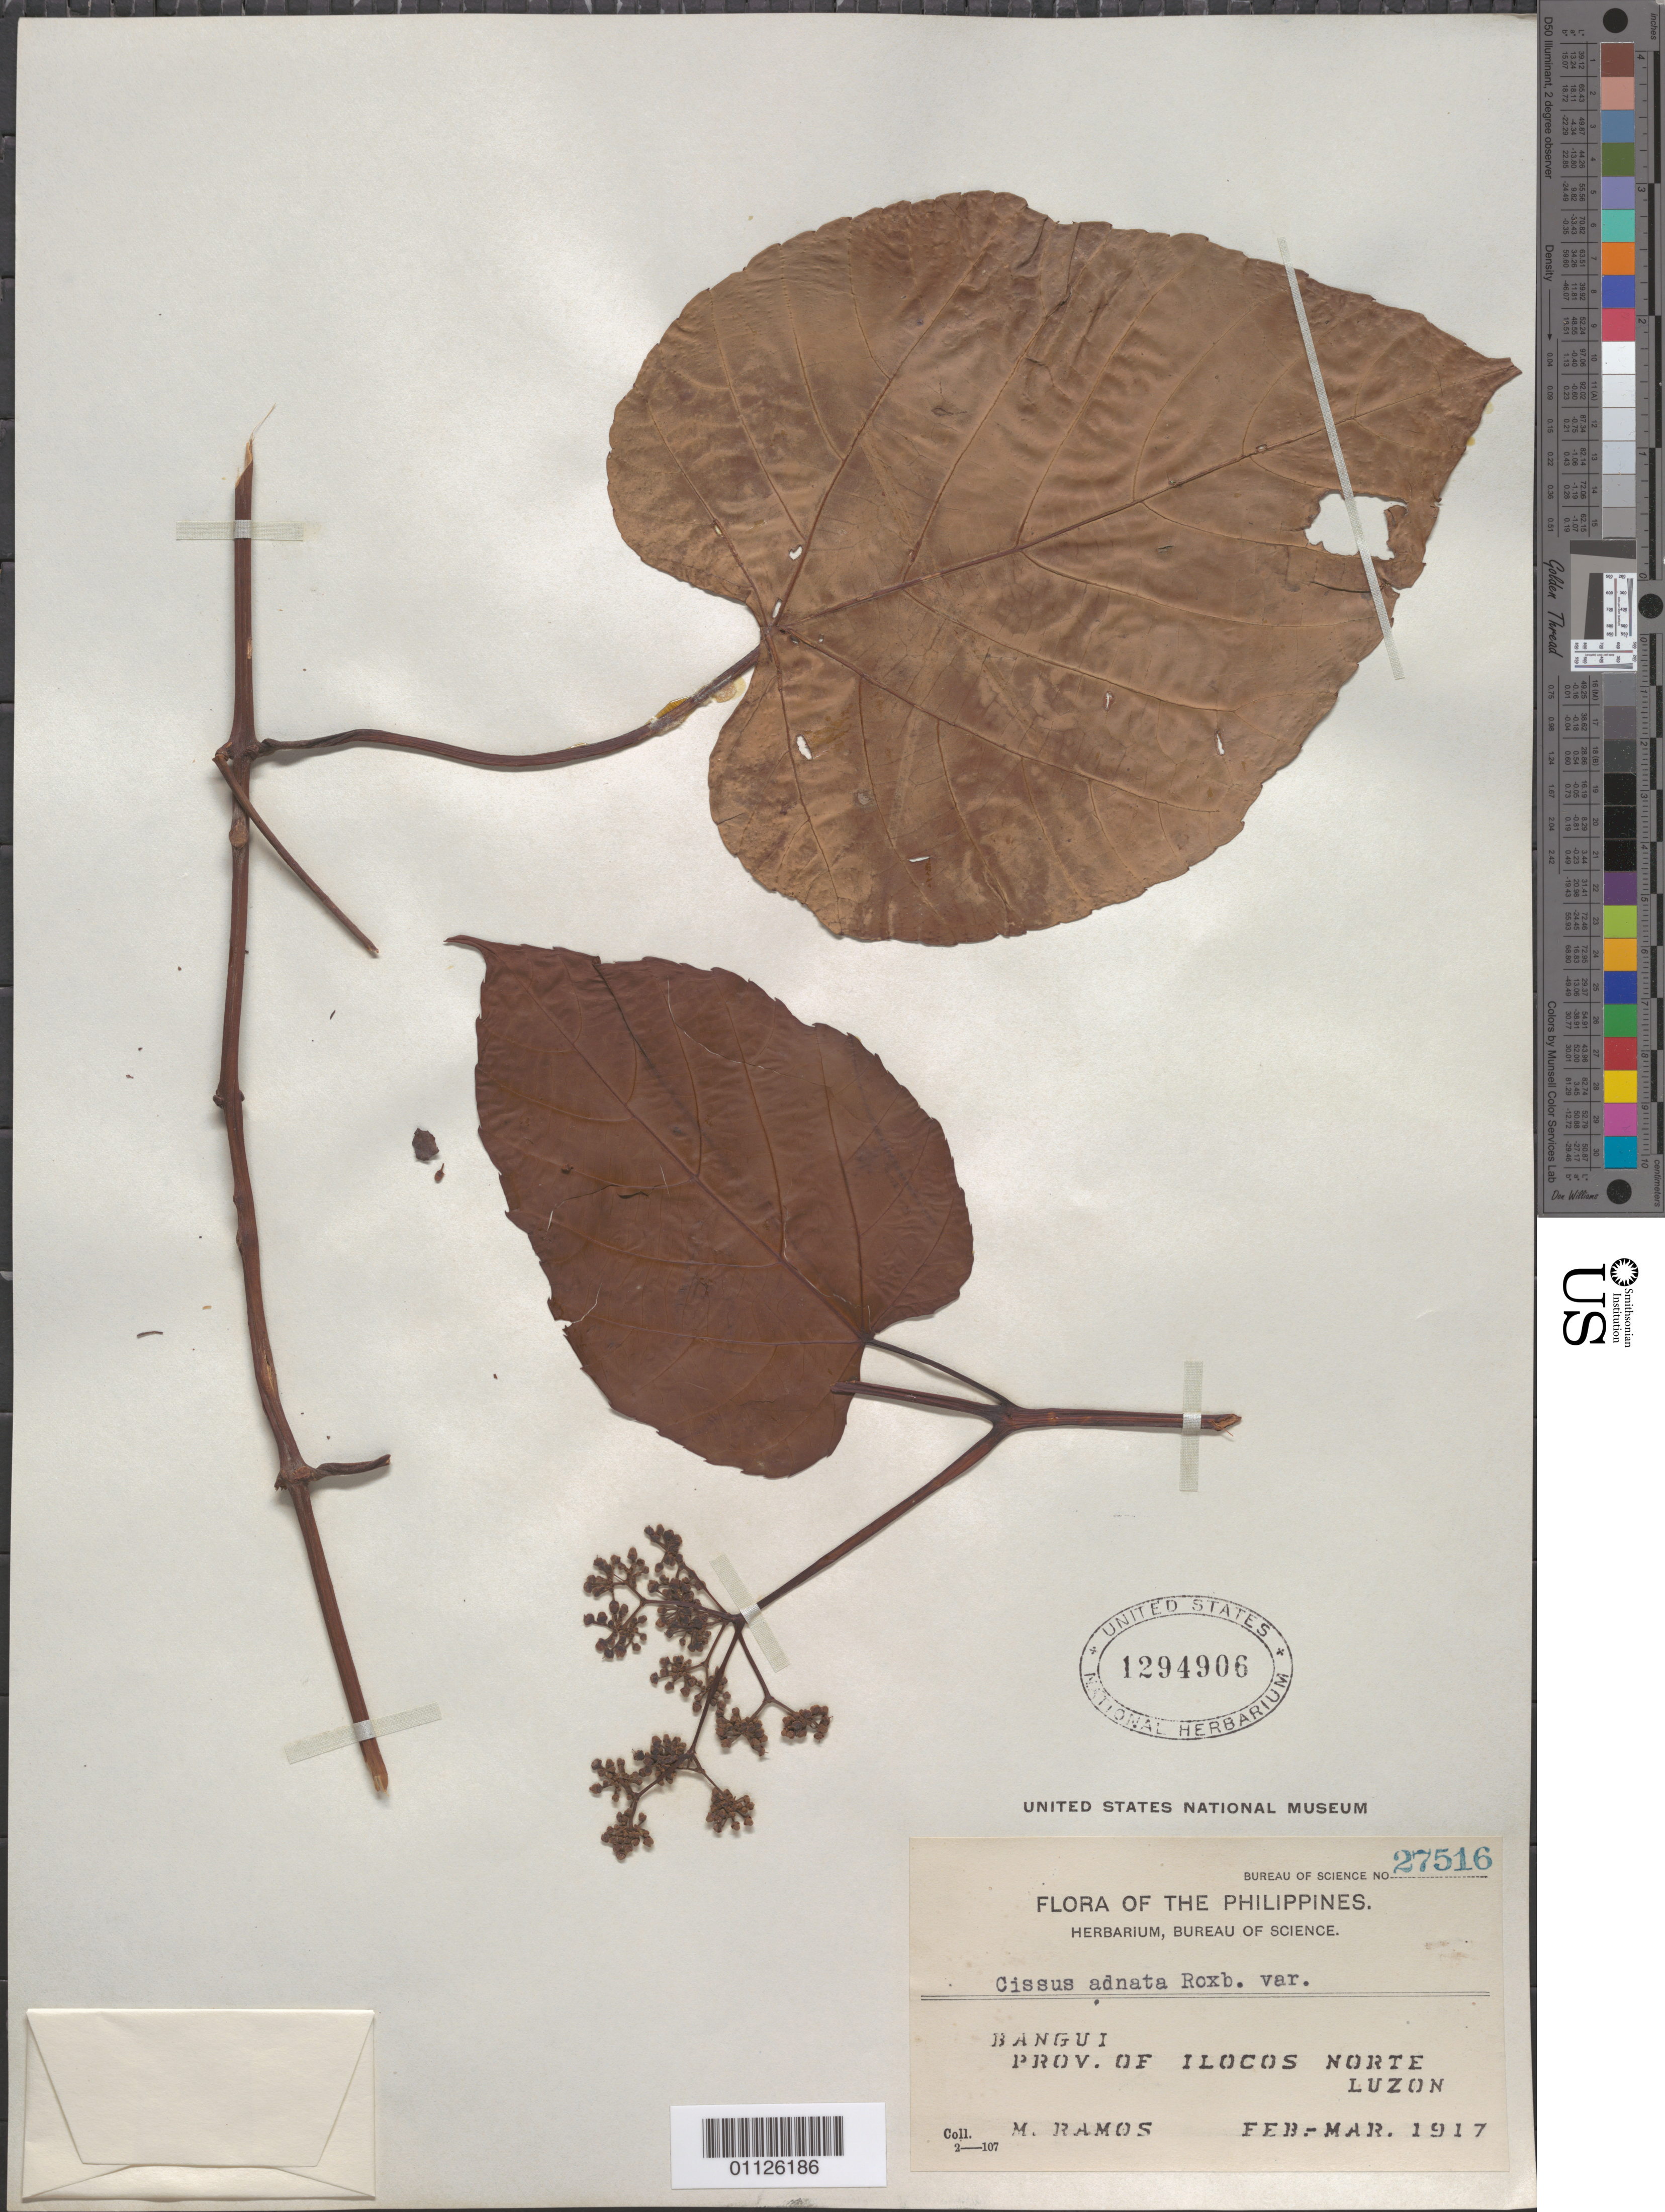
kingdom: Plantae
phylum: Tracheophyta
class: Magnoliopsida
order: Vitales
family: Vitaceae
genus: Cissus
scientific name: Cissus adnata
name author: Roxb.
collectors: M. Ramos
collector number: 27516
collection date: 1917-02/1917-03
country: Philippines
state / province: Ilocos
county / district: Ilocos Norte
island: Luzon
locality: Bangui.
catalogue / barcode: US 1294906